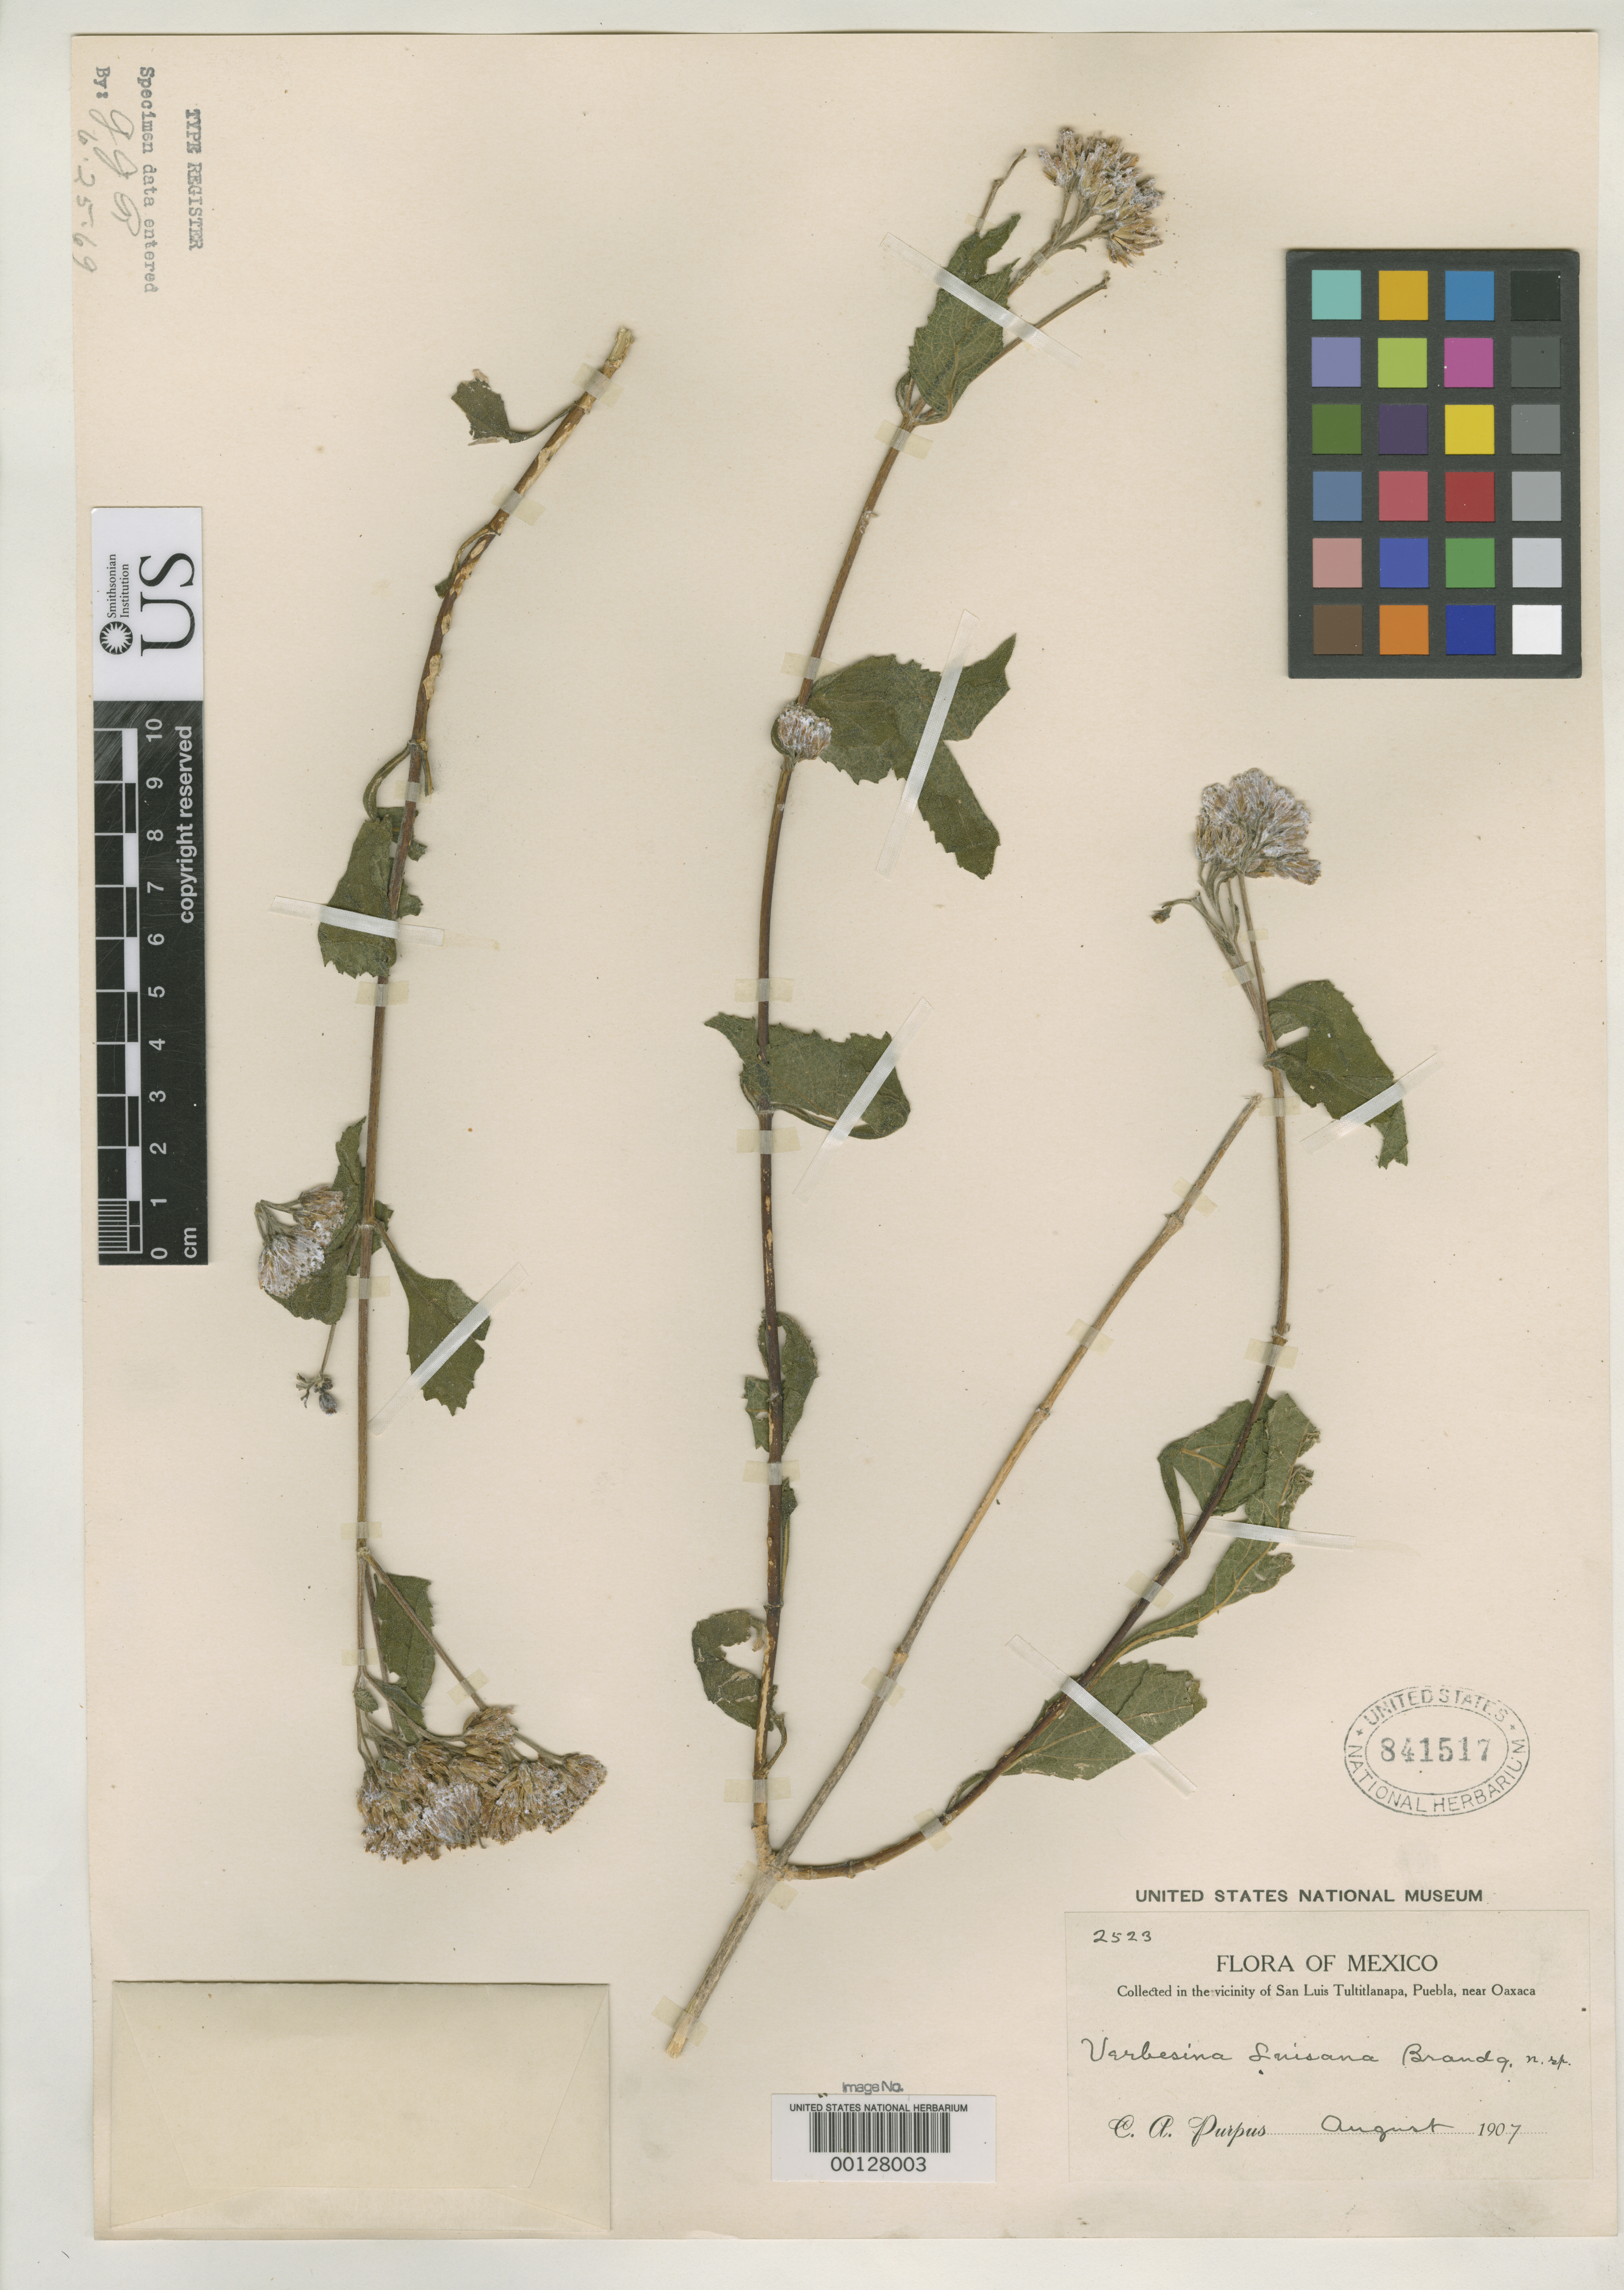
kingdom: Plantae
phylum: Tracheophyta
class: Magnoliopsida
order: Asterales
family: Asteraceae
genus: Verbesina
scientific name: Verbesina luisana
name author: Brandegee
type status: Isotype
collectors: C. A. Purpus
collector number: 2523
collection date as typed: Aug 1907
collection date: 1907-08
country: Mexico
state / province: Puebla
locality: San Luis Tultitlanapa.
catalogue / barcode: US 841517